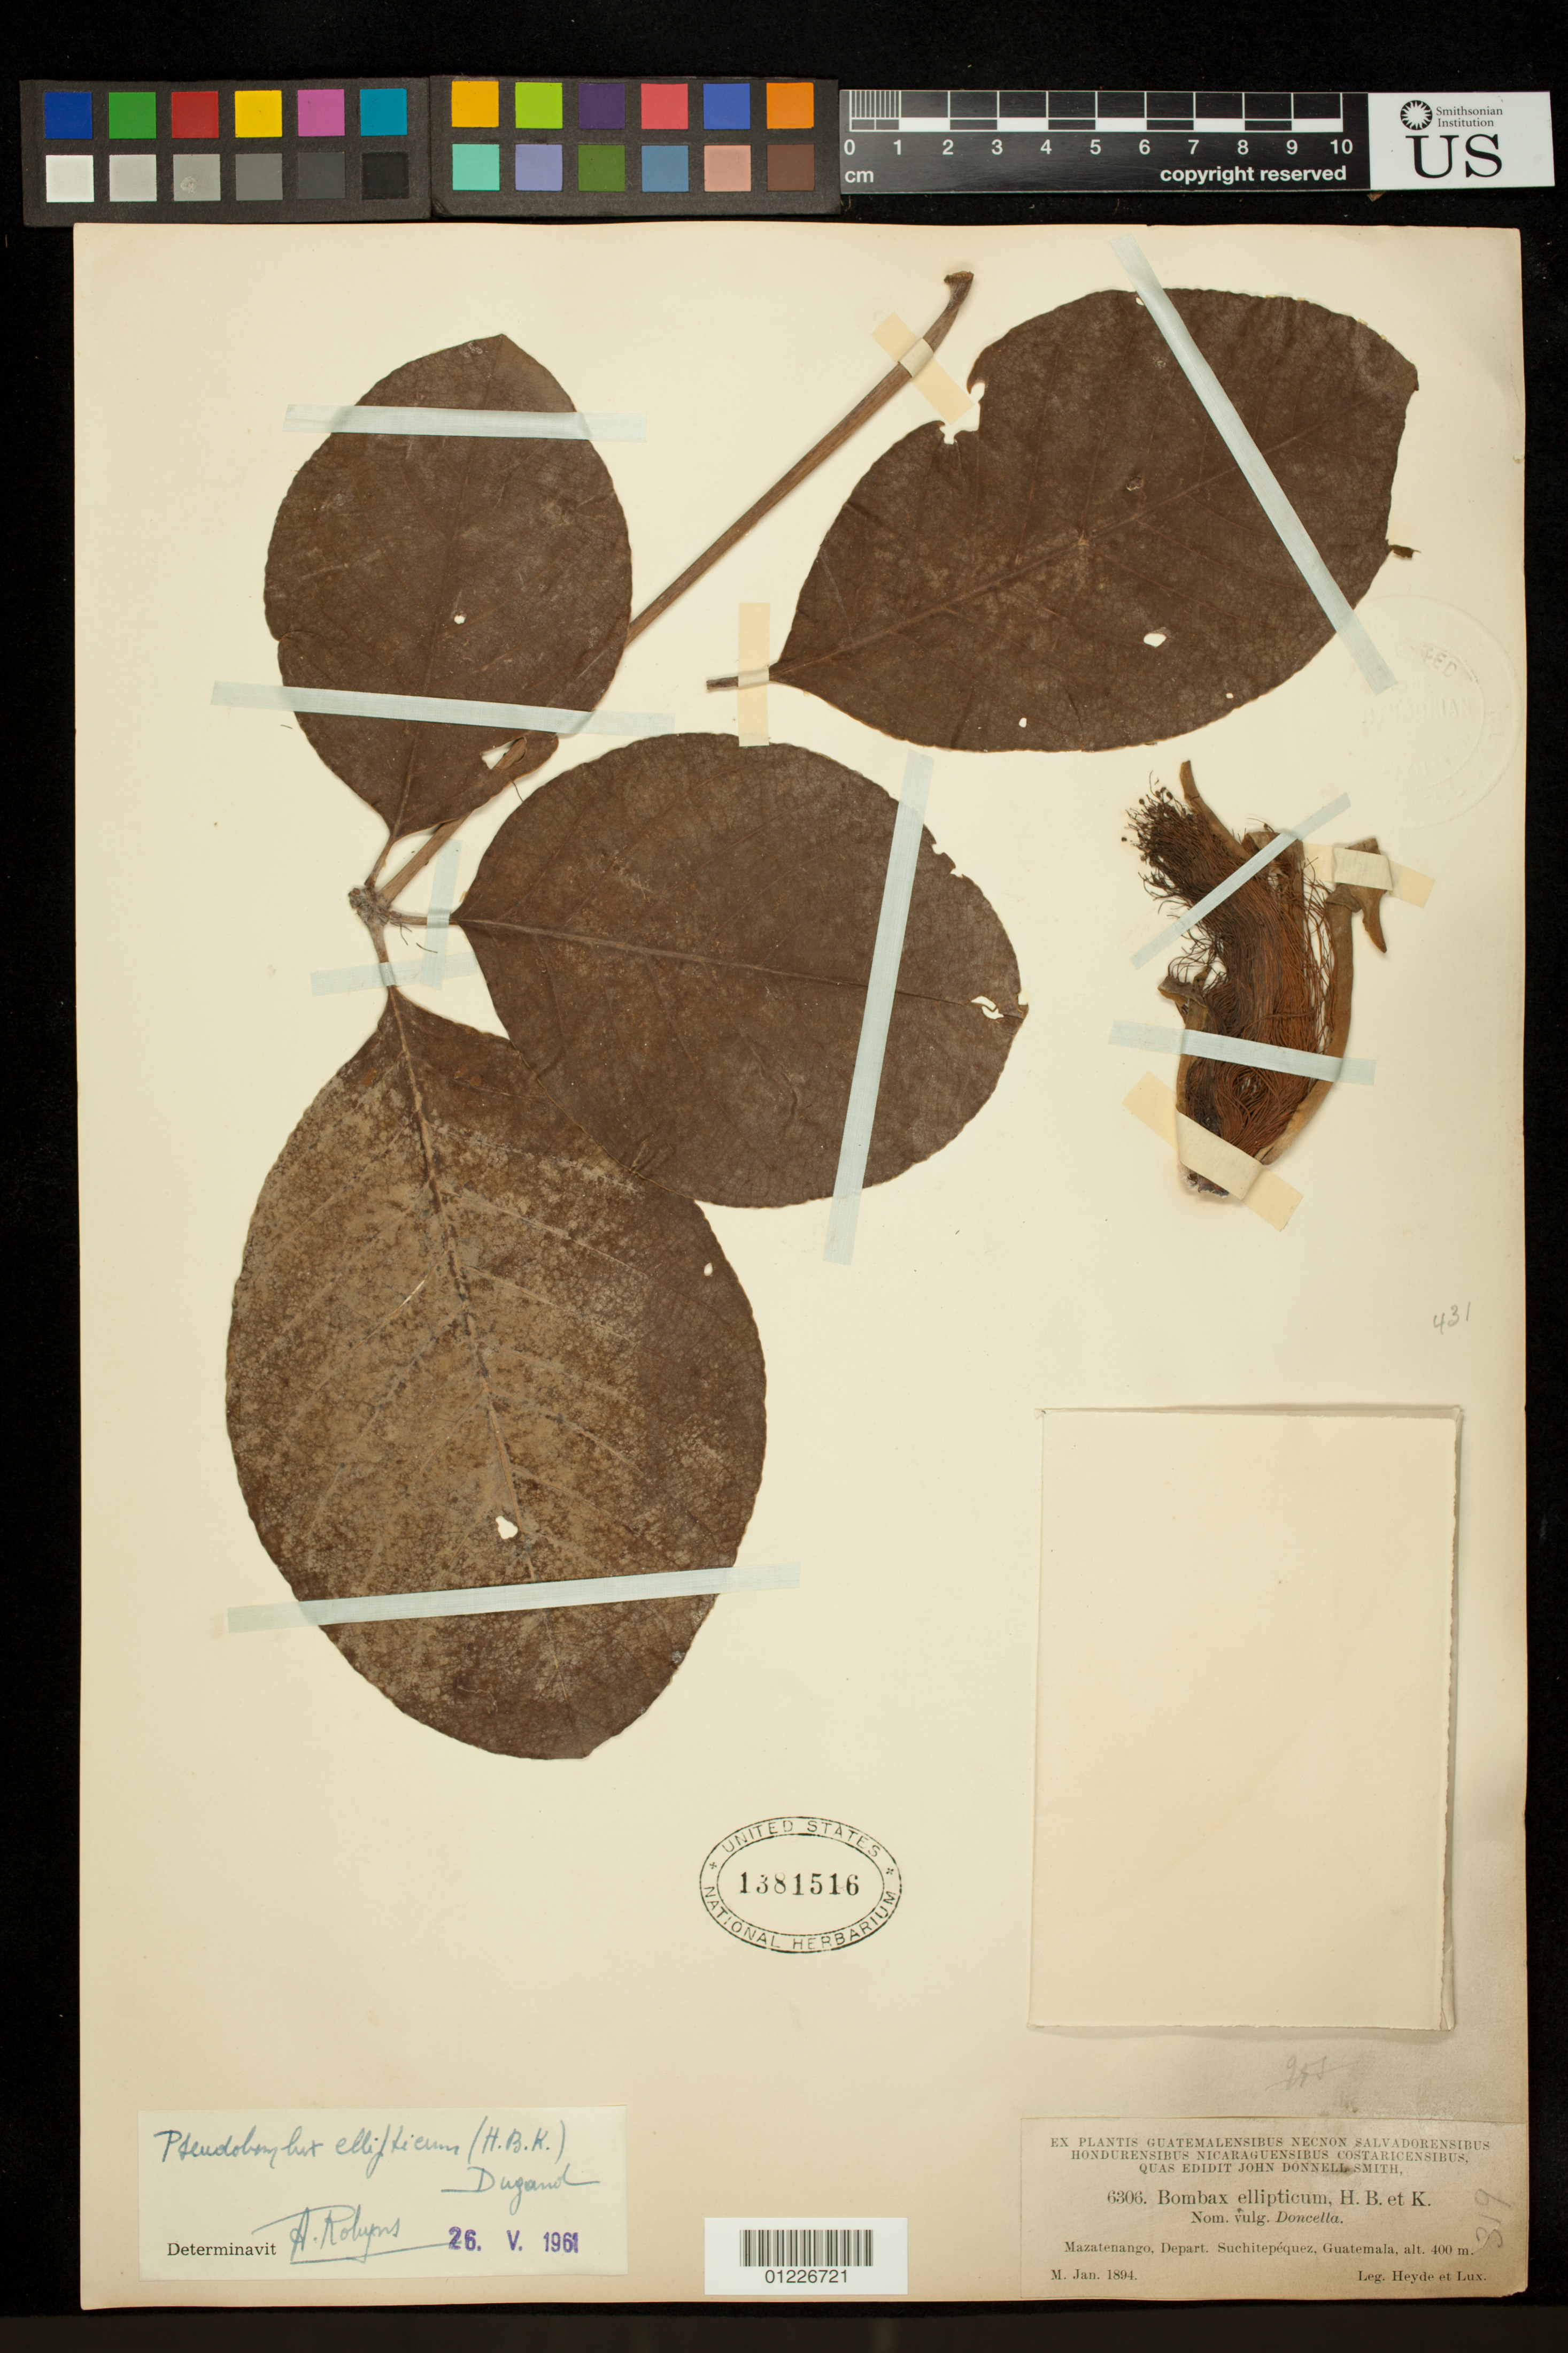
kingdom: Plantae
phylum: Tracheophyta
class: Magnoliopsida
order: Malvales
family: Malvaceae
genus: Pseudobombax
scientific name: Pseudobombax ellipticum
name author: (Kunth) Dugand G.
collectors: Heyde & E. Lux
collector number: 6306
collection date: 1894-01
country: Guatemala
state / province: Suchitepéquez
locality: Mazatenango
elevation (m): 400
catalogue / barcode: US 1381516